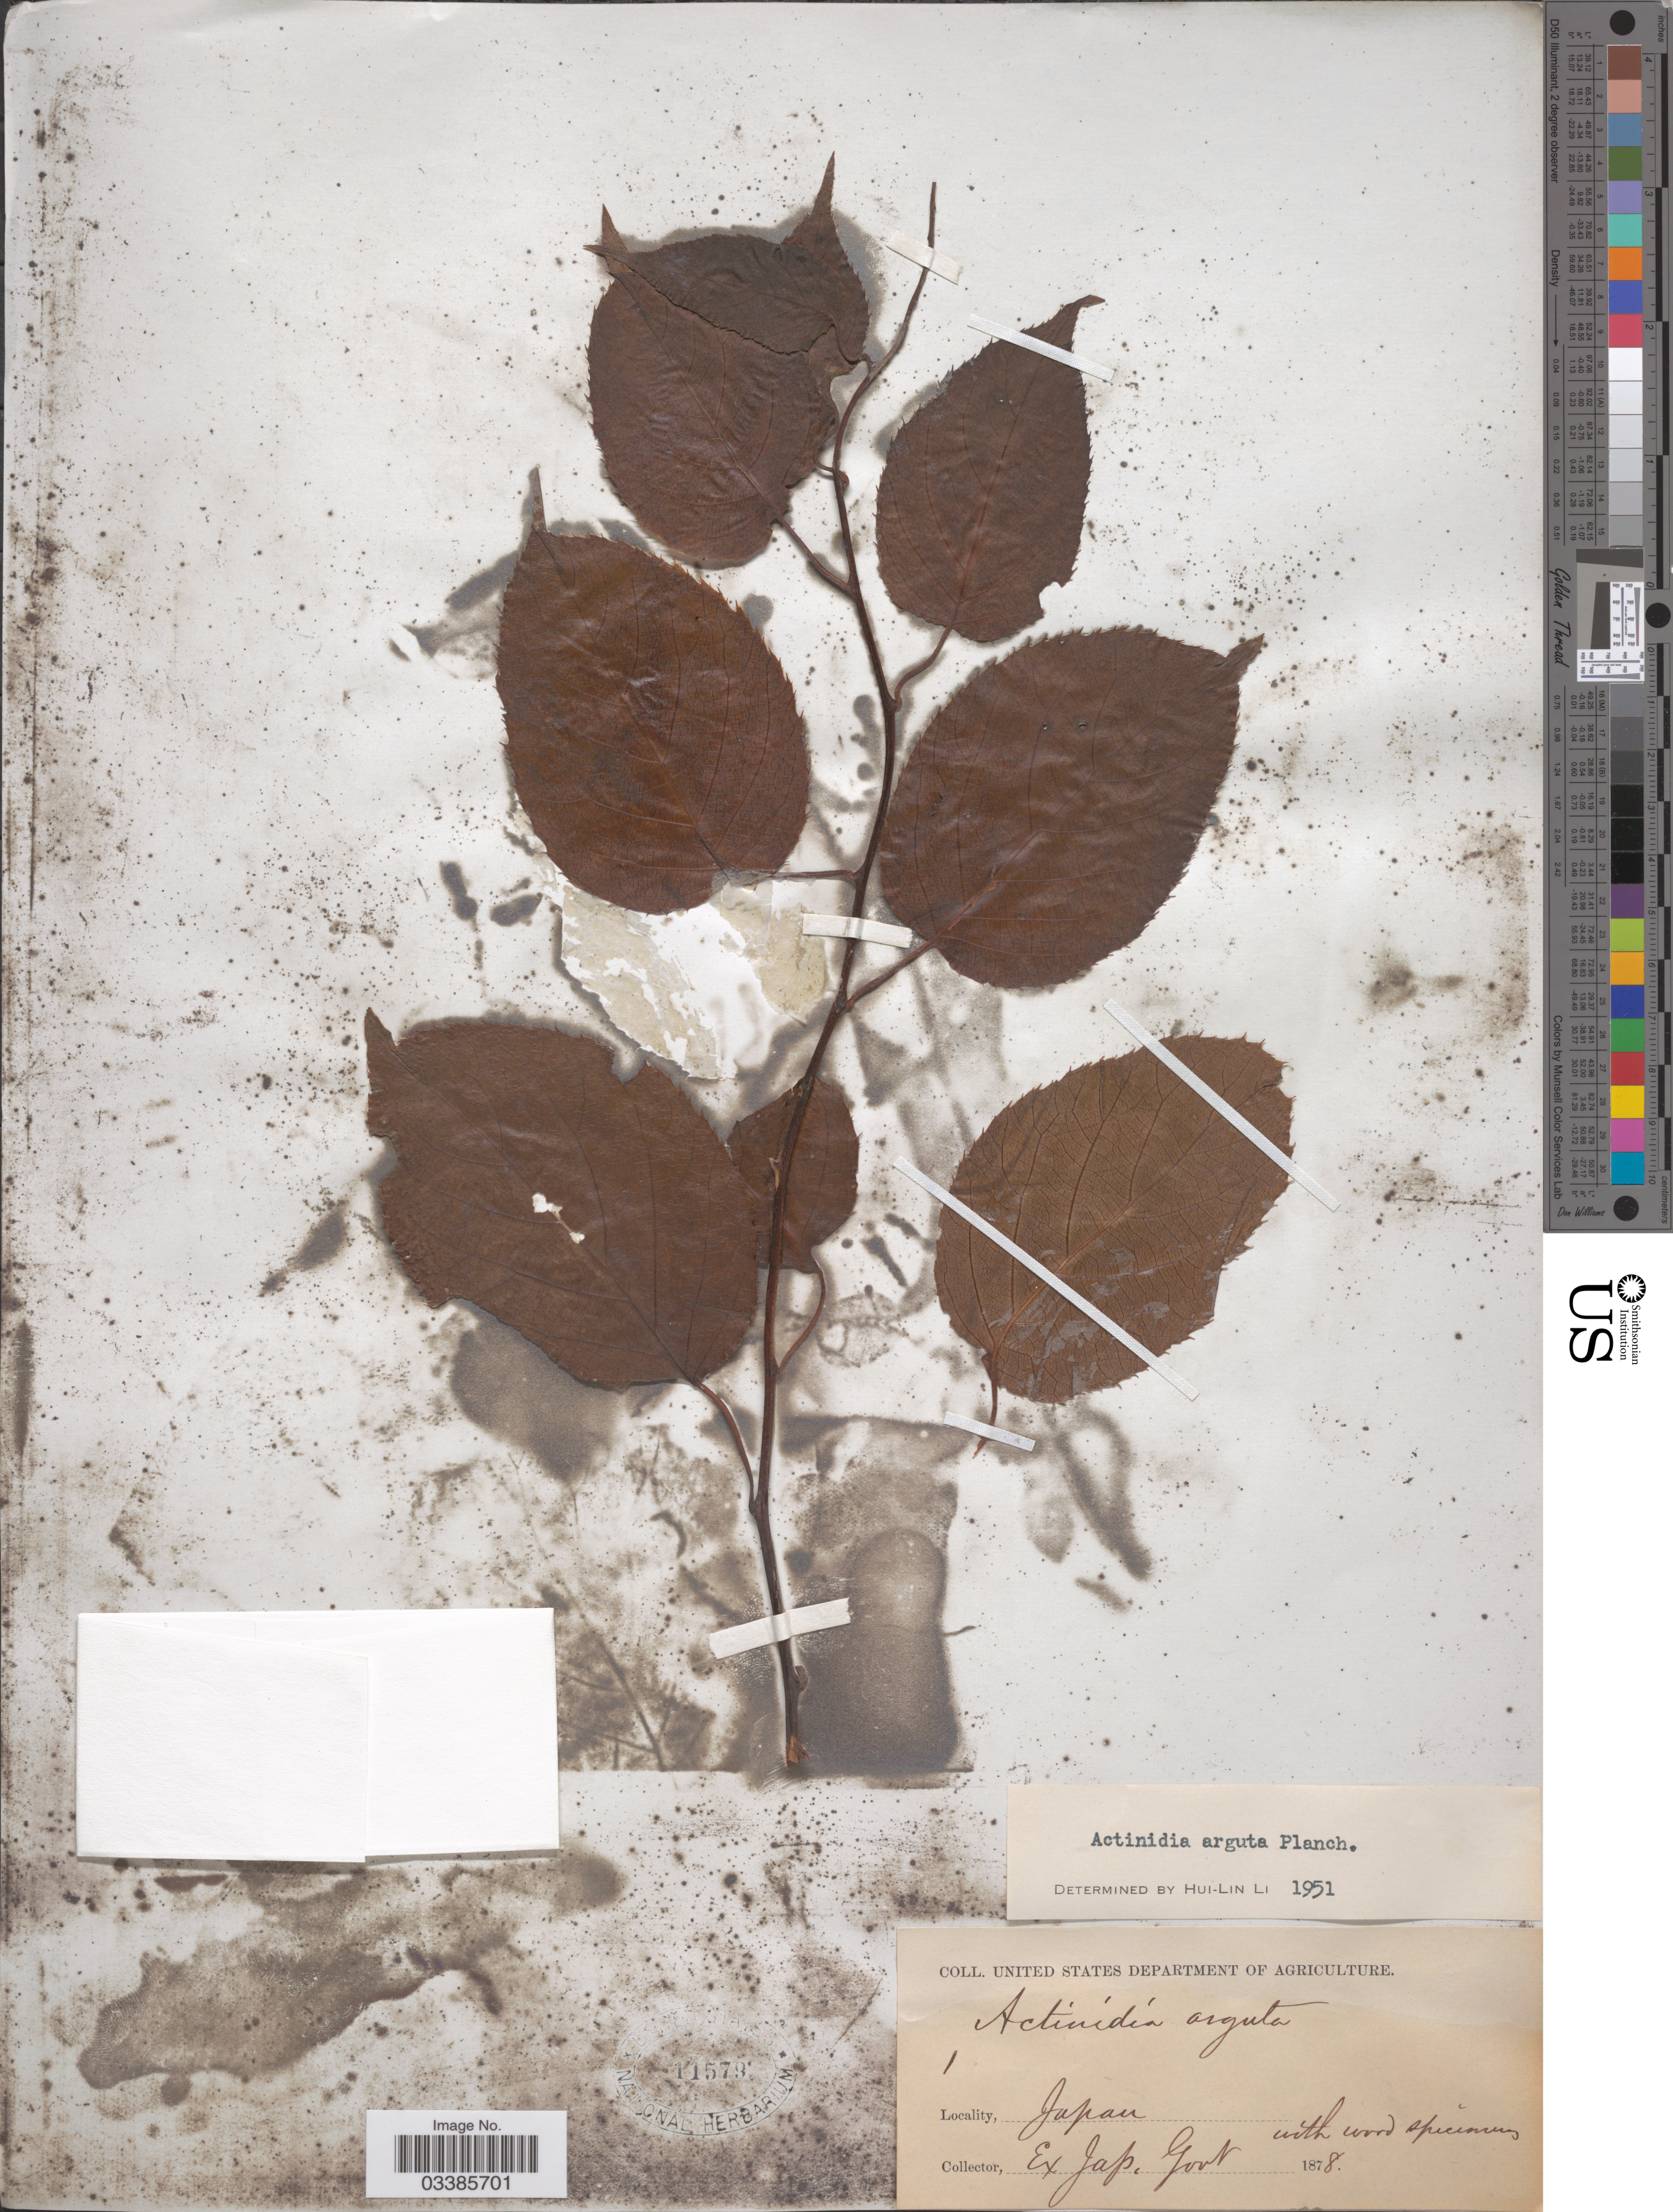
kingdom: Plantae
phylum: Tracheophyta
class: Magnoliopsida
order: Ericales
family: Actinidiaceae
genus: Actinidia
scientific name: Actinidia arguta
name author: (Siebold & Zucc.) Planch. ex Miq.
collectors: ex. Jap. Govt.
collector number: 1?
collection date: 1878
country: Japan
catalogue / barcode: US 11579